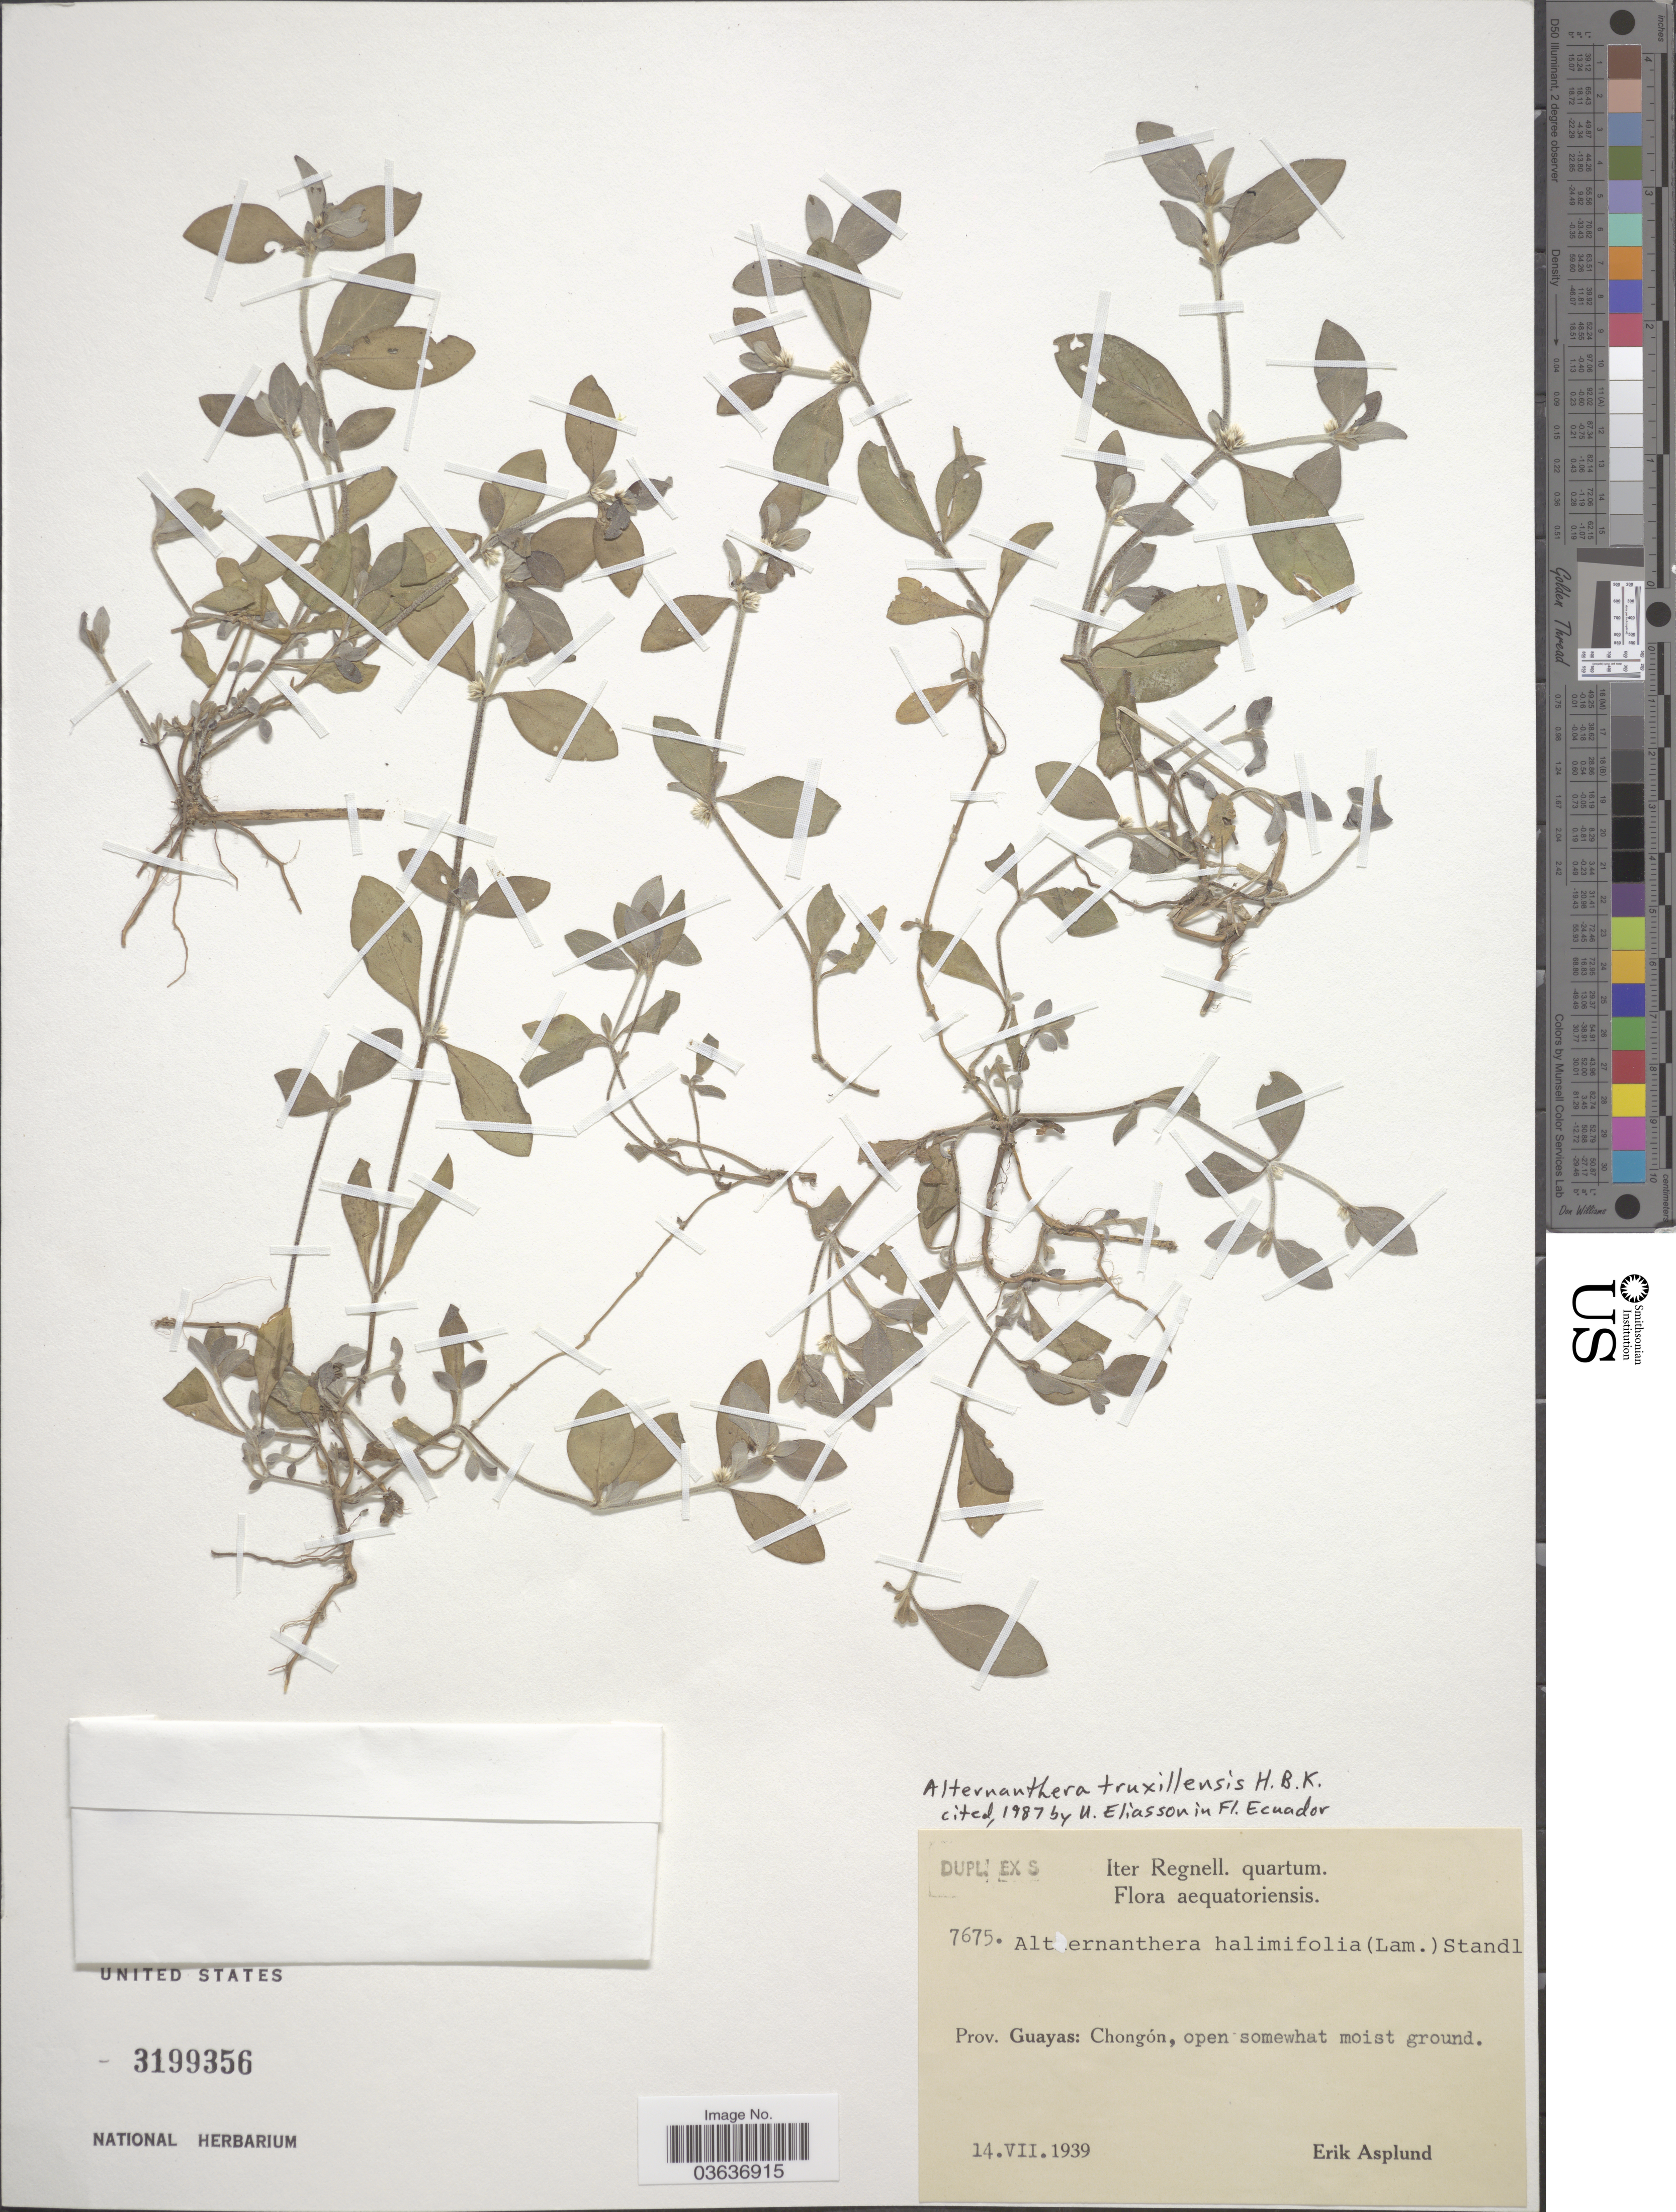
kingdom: Plantae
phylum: Tracheophyta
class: Magnoliopsida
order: Caryophyllales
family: Amaranthaceae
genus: Alternanthera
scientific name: Alternanthera truxillensis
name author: Kunth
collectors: E. Asplund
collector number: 7675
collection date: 1939-07-14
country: Ecuador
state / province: Guayas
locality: Chongón.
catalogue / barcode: US 3199356